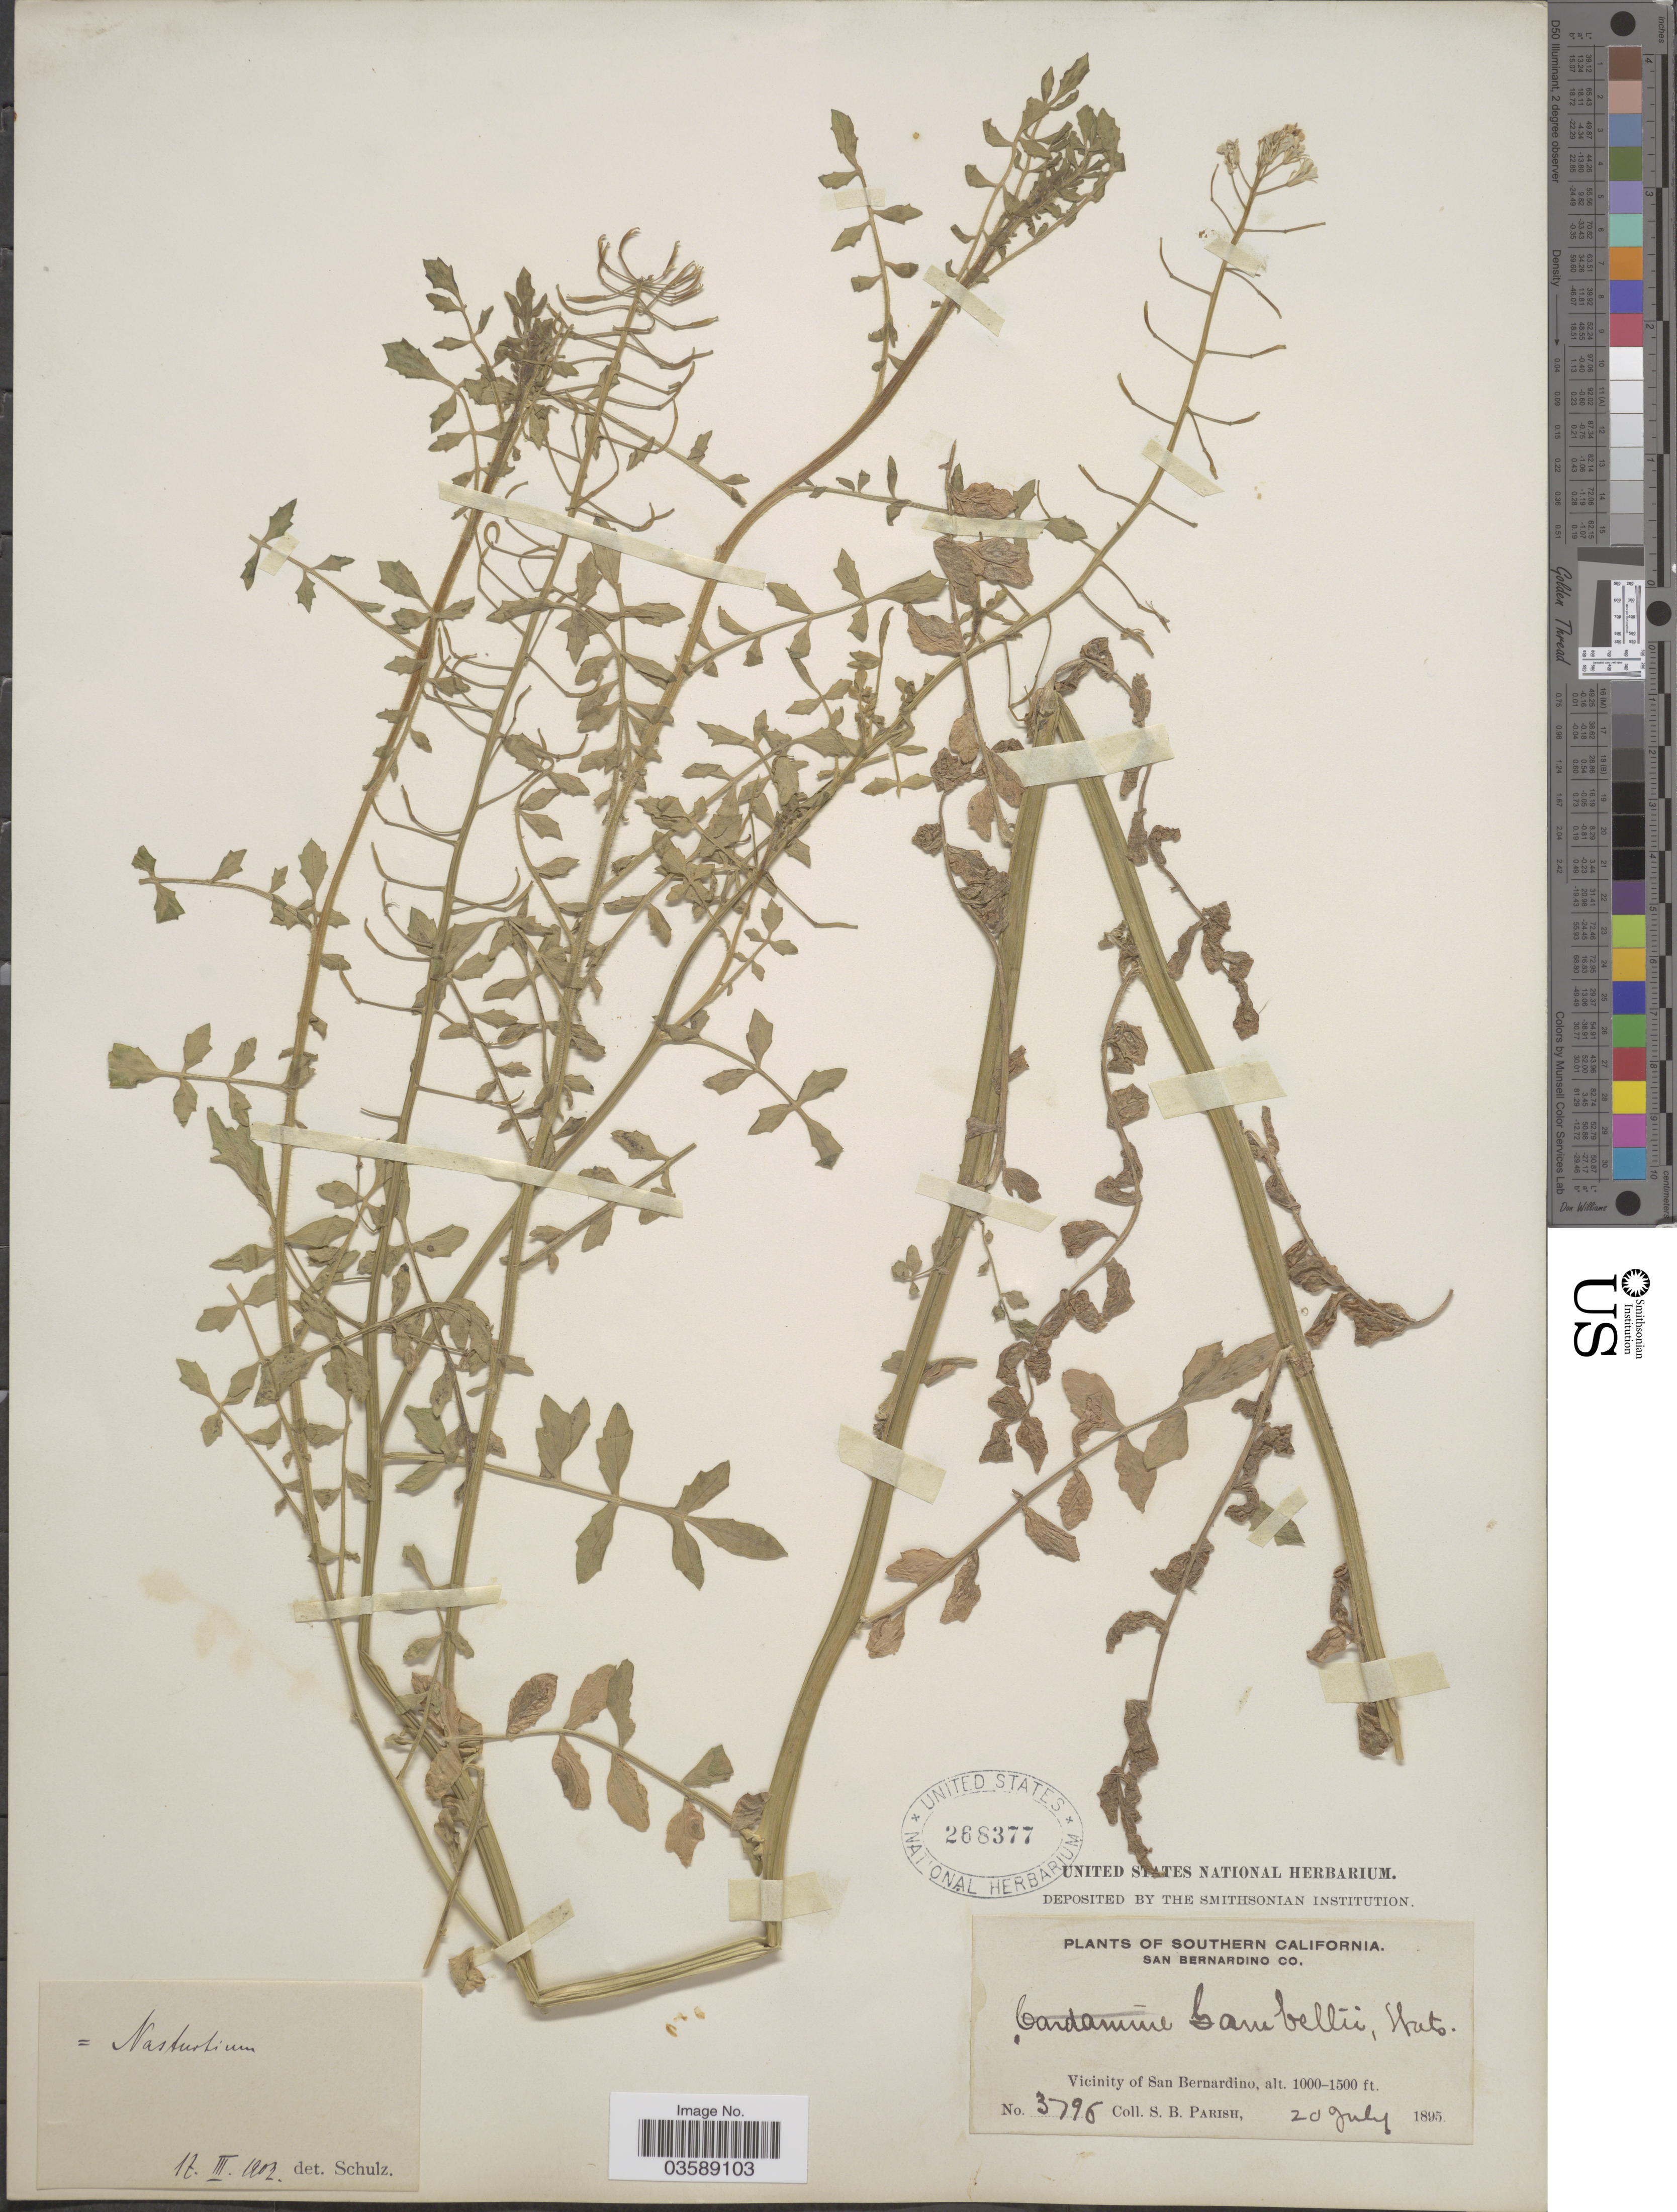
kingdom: Plantae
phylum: Tracheophyta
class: Magnoliopsida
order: Brassicales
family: Brassicaceae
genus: Cardamine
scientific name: Cardamine gambellii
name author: S. Watson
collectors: S. B. Parish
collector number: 3796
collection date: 1895-07-20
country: United States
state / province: California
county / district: San Bernardino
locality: Southern California. San Bernardino Co. Vicinity of San Bernardino.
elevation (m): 305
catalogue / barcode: US 268377